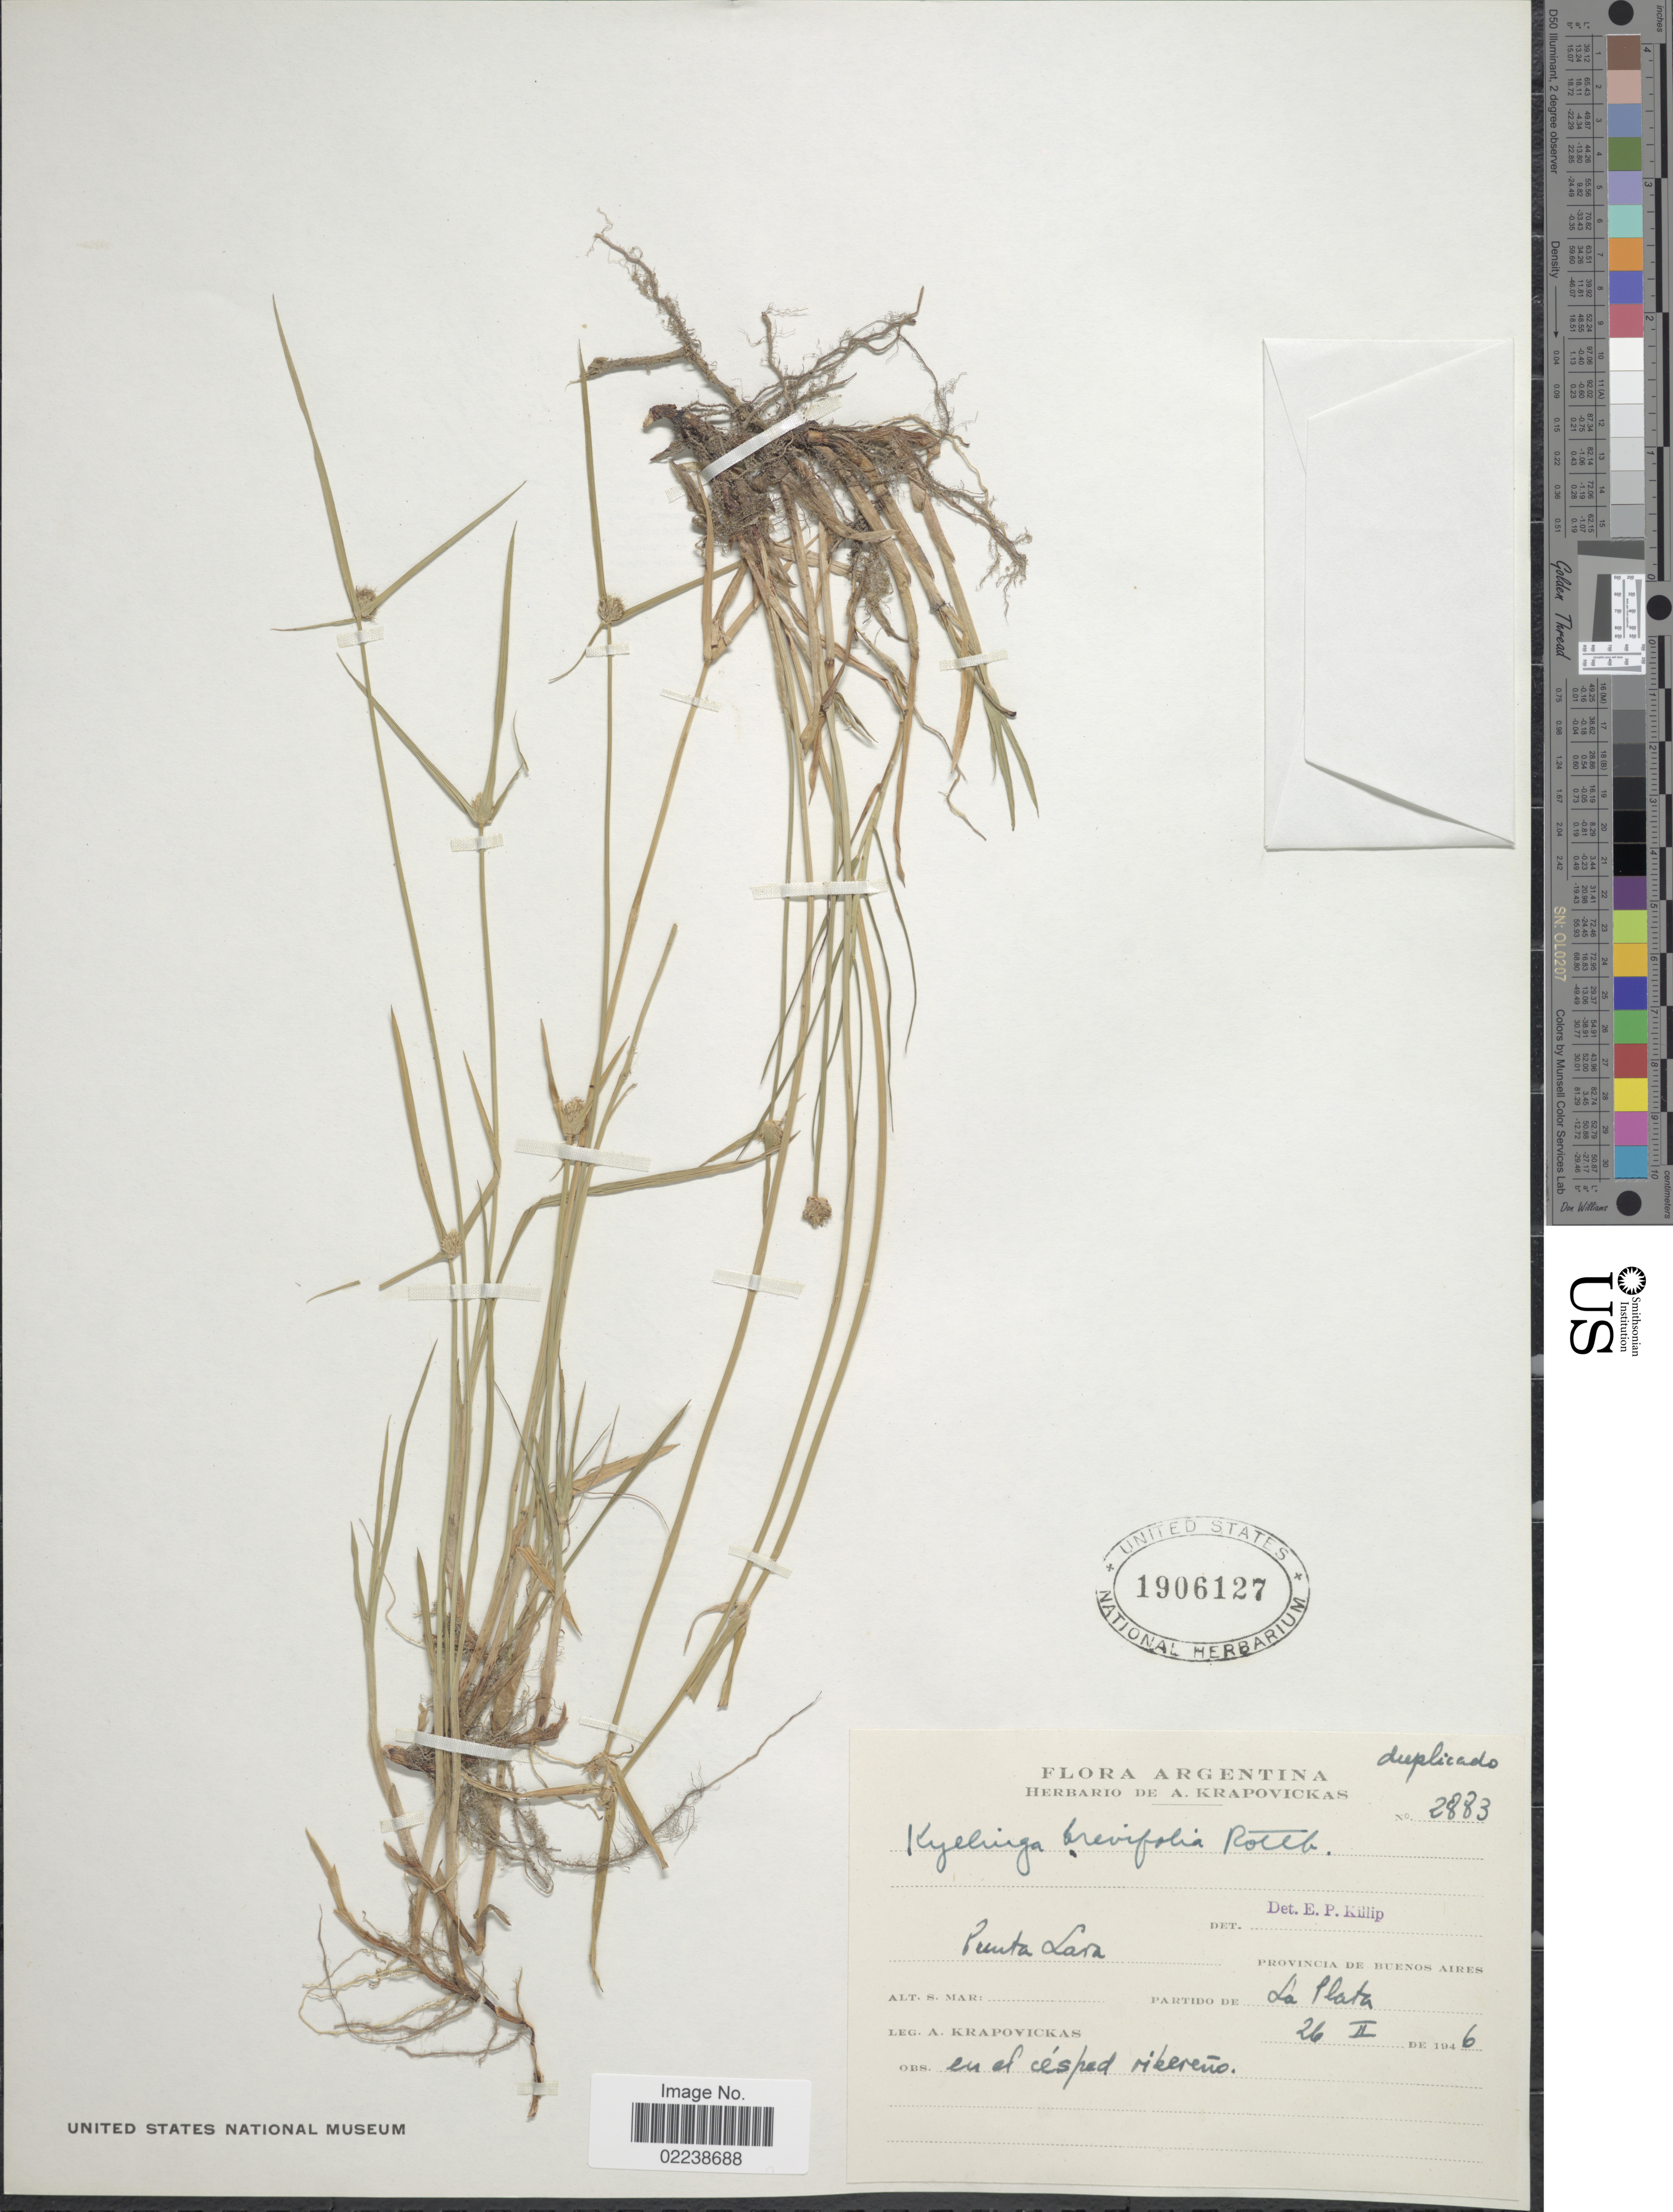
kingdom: Plantae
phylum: Tracheophyta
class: Liliopsida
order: Poales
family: Cyperaceae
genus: Cyperus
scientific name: Cyperus brevifolius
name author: (Rottb.) Hassk.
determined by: Strong, M. T., (US), Smithsonian Institution - National Museum of Natural History (UNITED STATES)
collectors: A. Krapovickas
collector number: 2883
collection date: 1946-02-26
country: Argentina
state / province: Buenos Aires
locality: Punta Lara, Partido de La Plata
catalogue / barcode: US 1906127